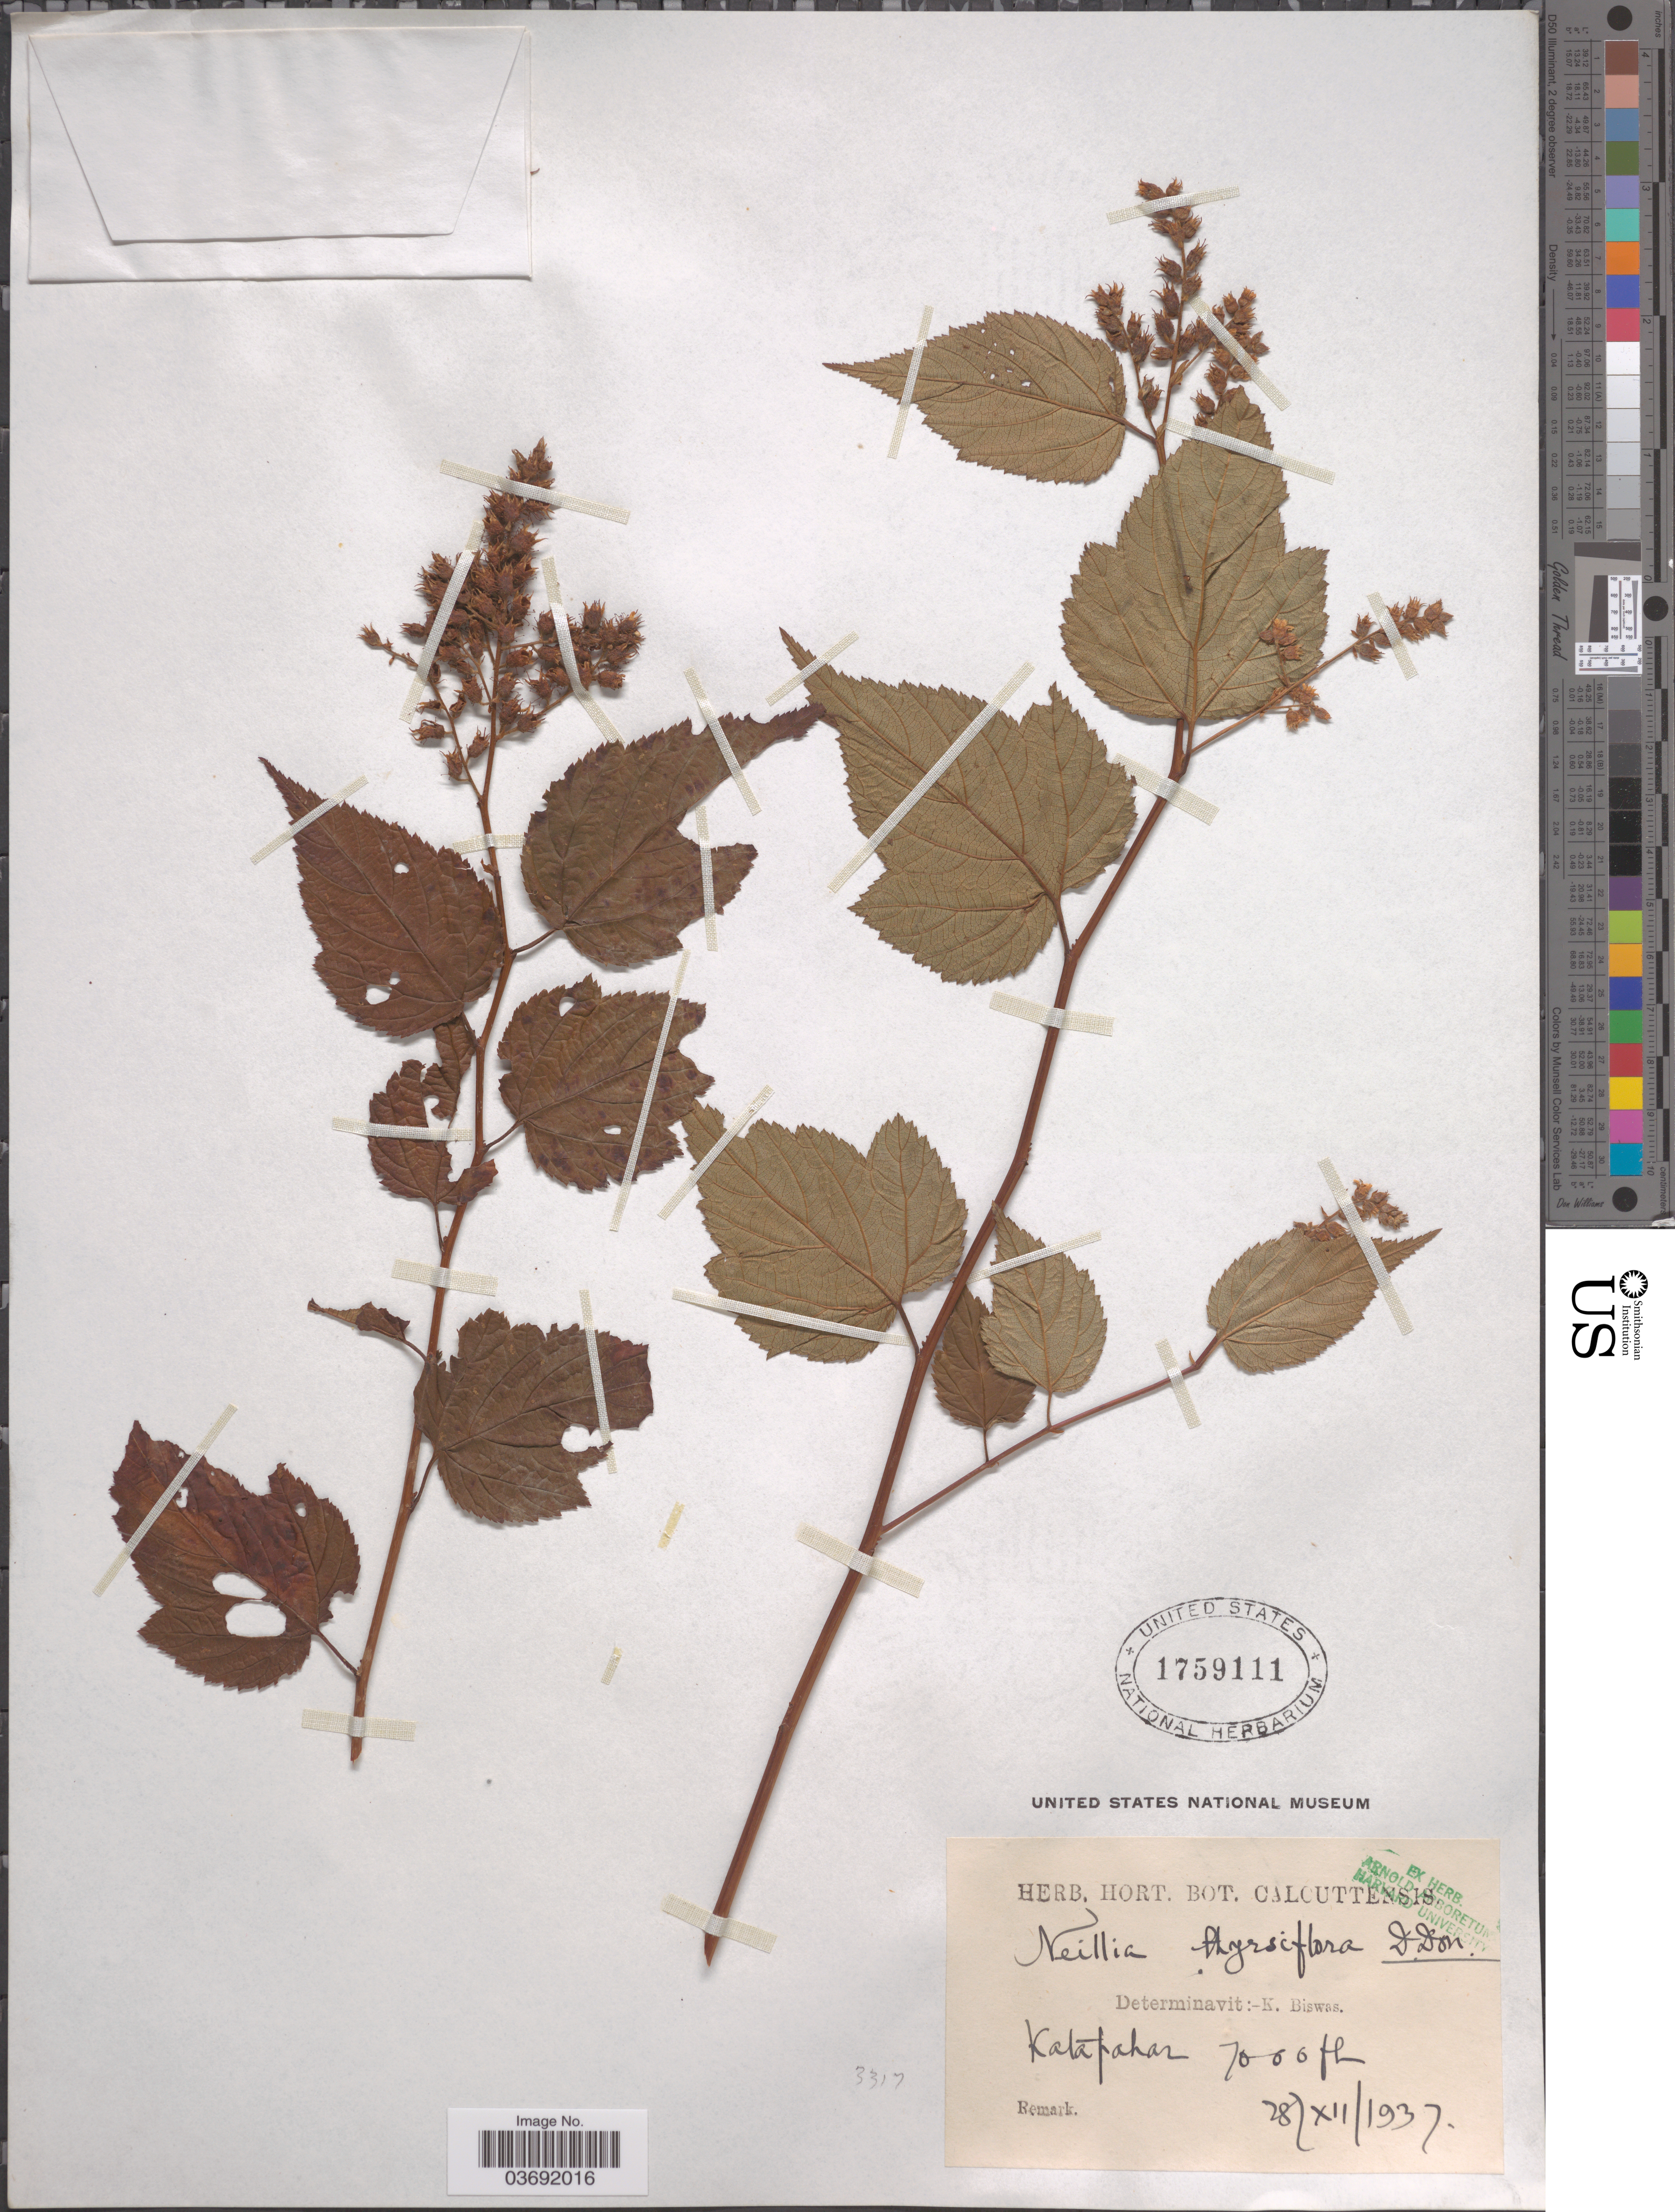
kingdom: Plantae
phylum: Tracheophyta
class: Magnoliopsida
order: Rosales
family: Rosaceae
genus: Neillia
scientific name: Neillia thyrsiflora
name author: D. Don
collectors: ex Herb. Hort. Bot. Calcuttensis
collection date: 1937-12-28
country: India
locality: Katapahar.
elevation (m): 2134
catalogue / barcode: US 1759111